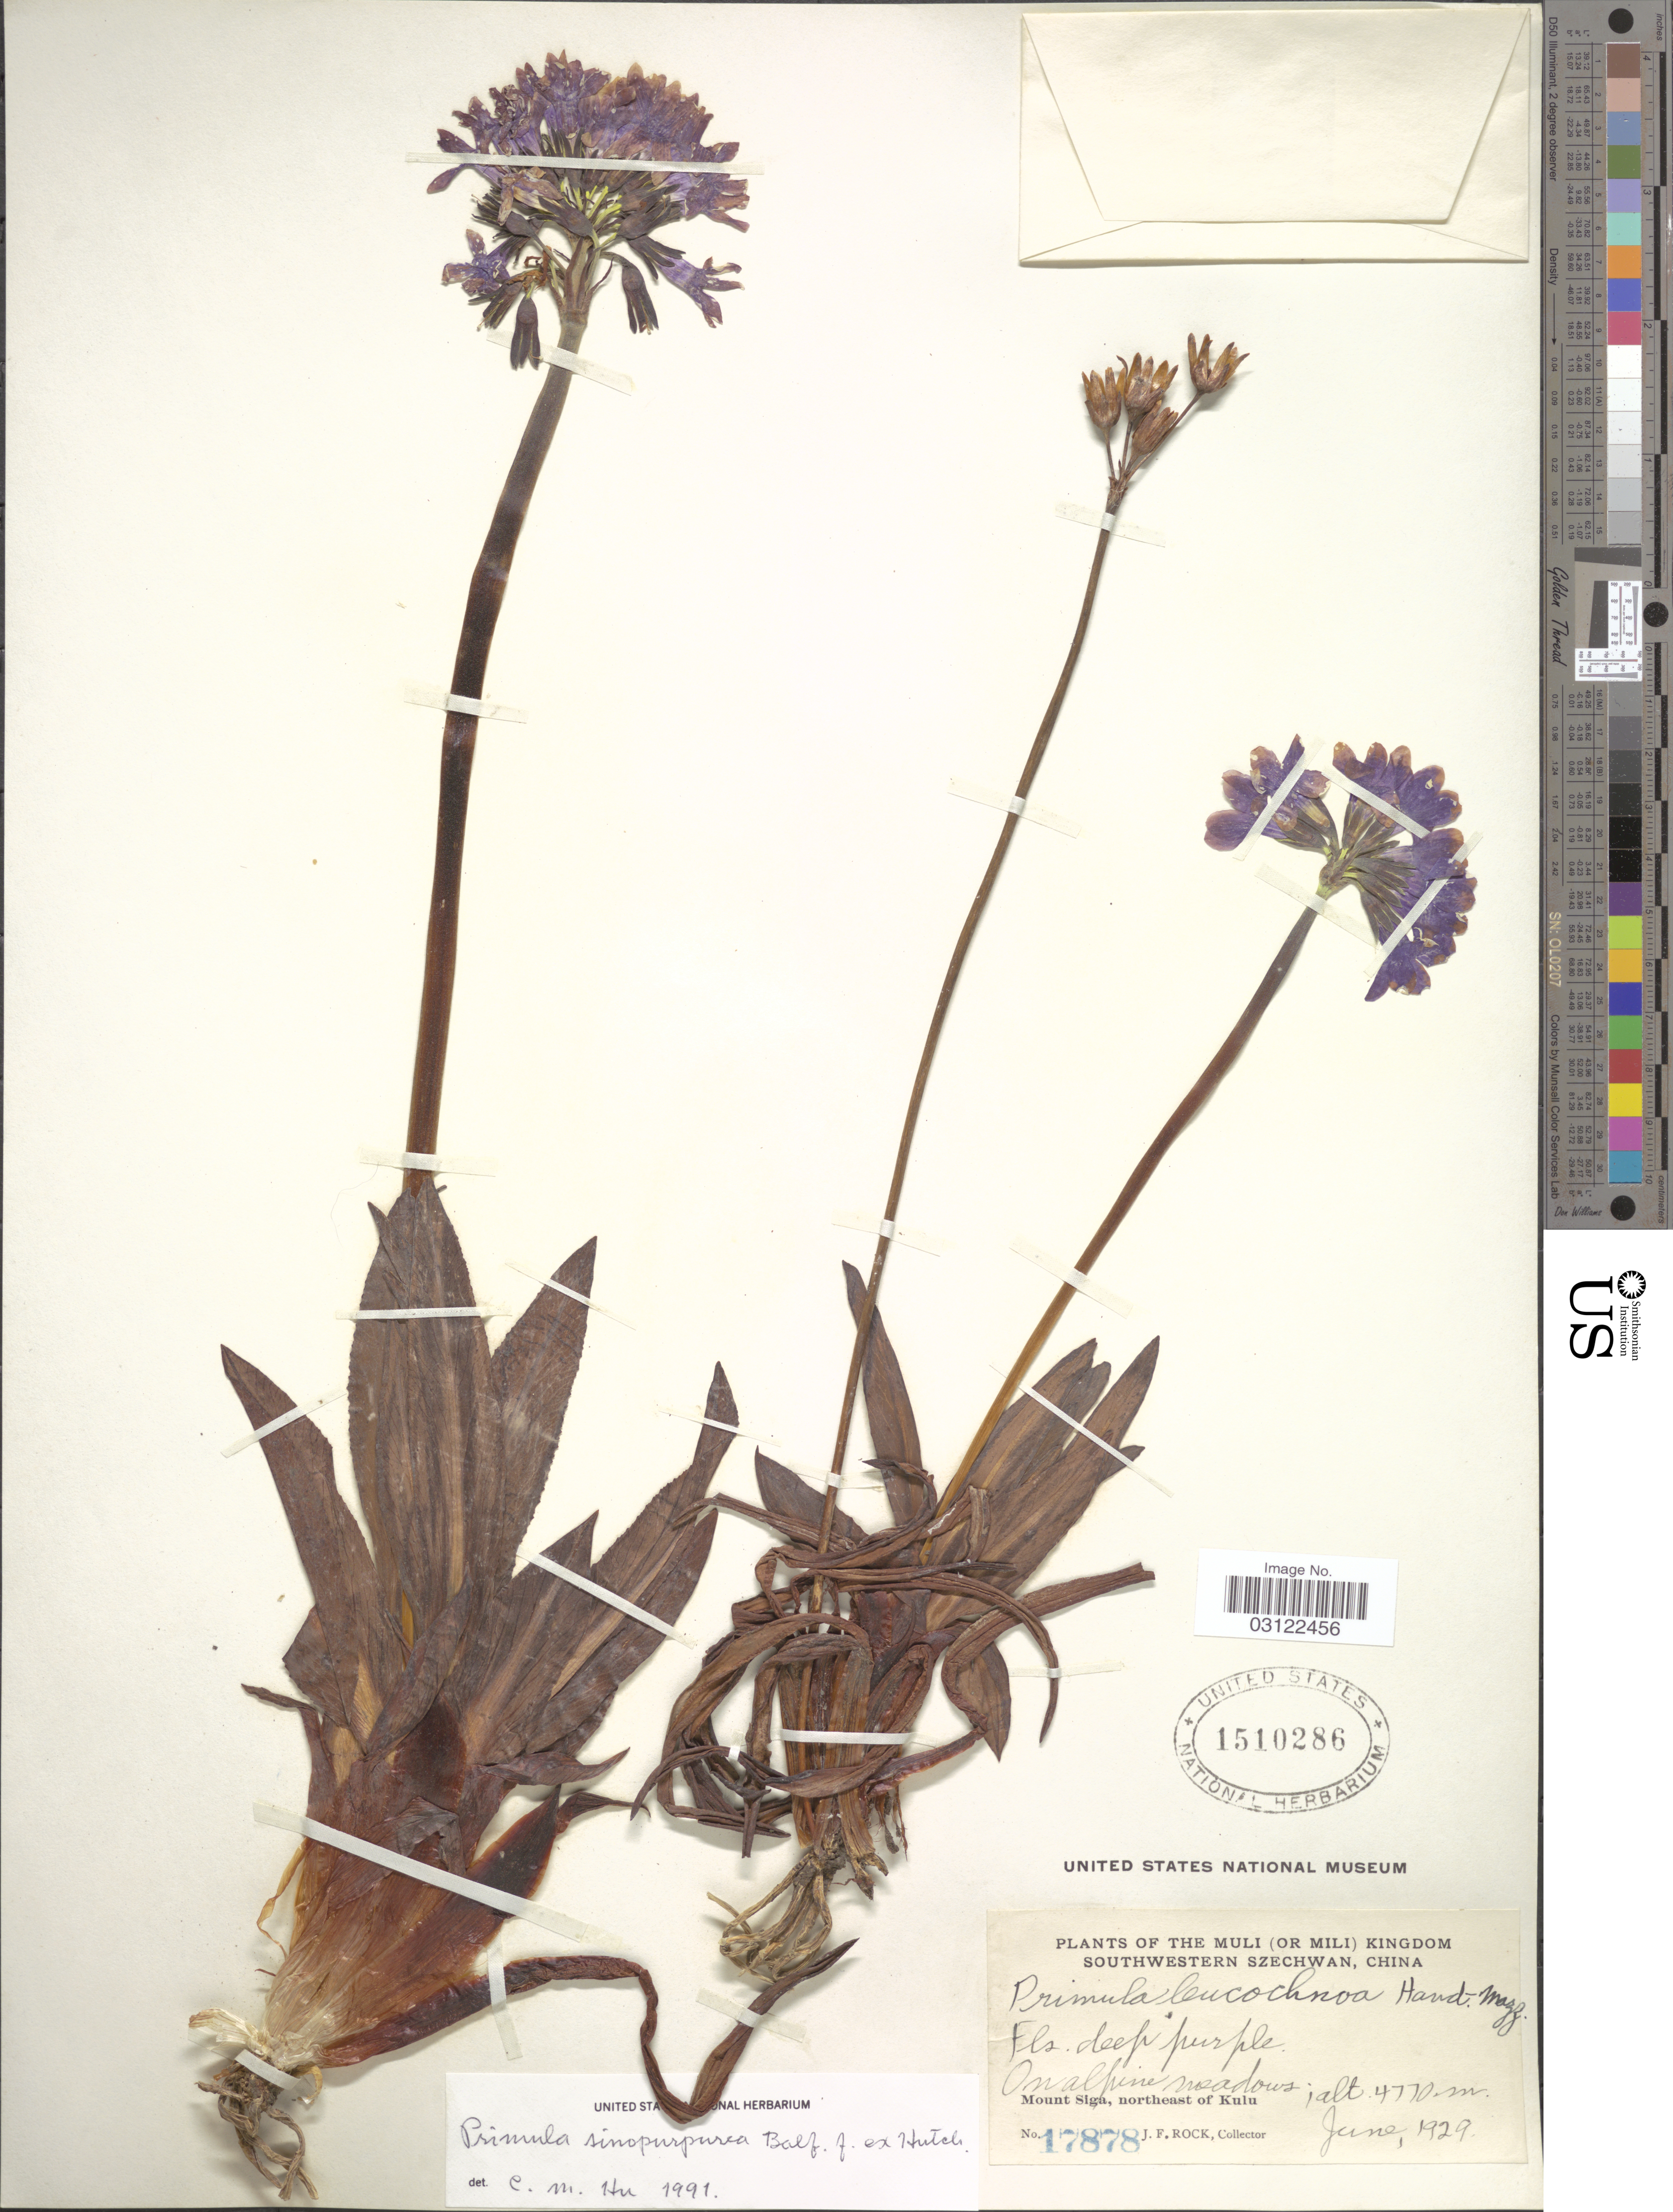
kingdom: Plantae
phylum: Tracheophyta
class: Magnoliopsida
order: Ericales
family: Primulaceae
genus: Primula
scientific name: Primula sinopurpurea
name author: Balf. f. ex Hutch.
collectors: J. Rock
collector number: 17878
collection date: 1929-06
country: China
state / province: Sichuan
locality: Muli (or Mili) Kingdom. Southwestern Szechwan. Mount Siga, northeast of Kulu.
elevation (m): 4770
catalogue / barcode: US 1510286